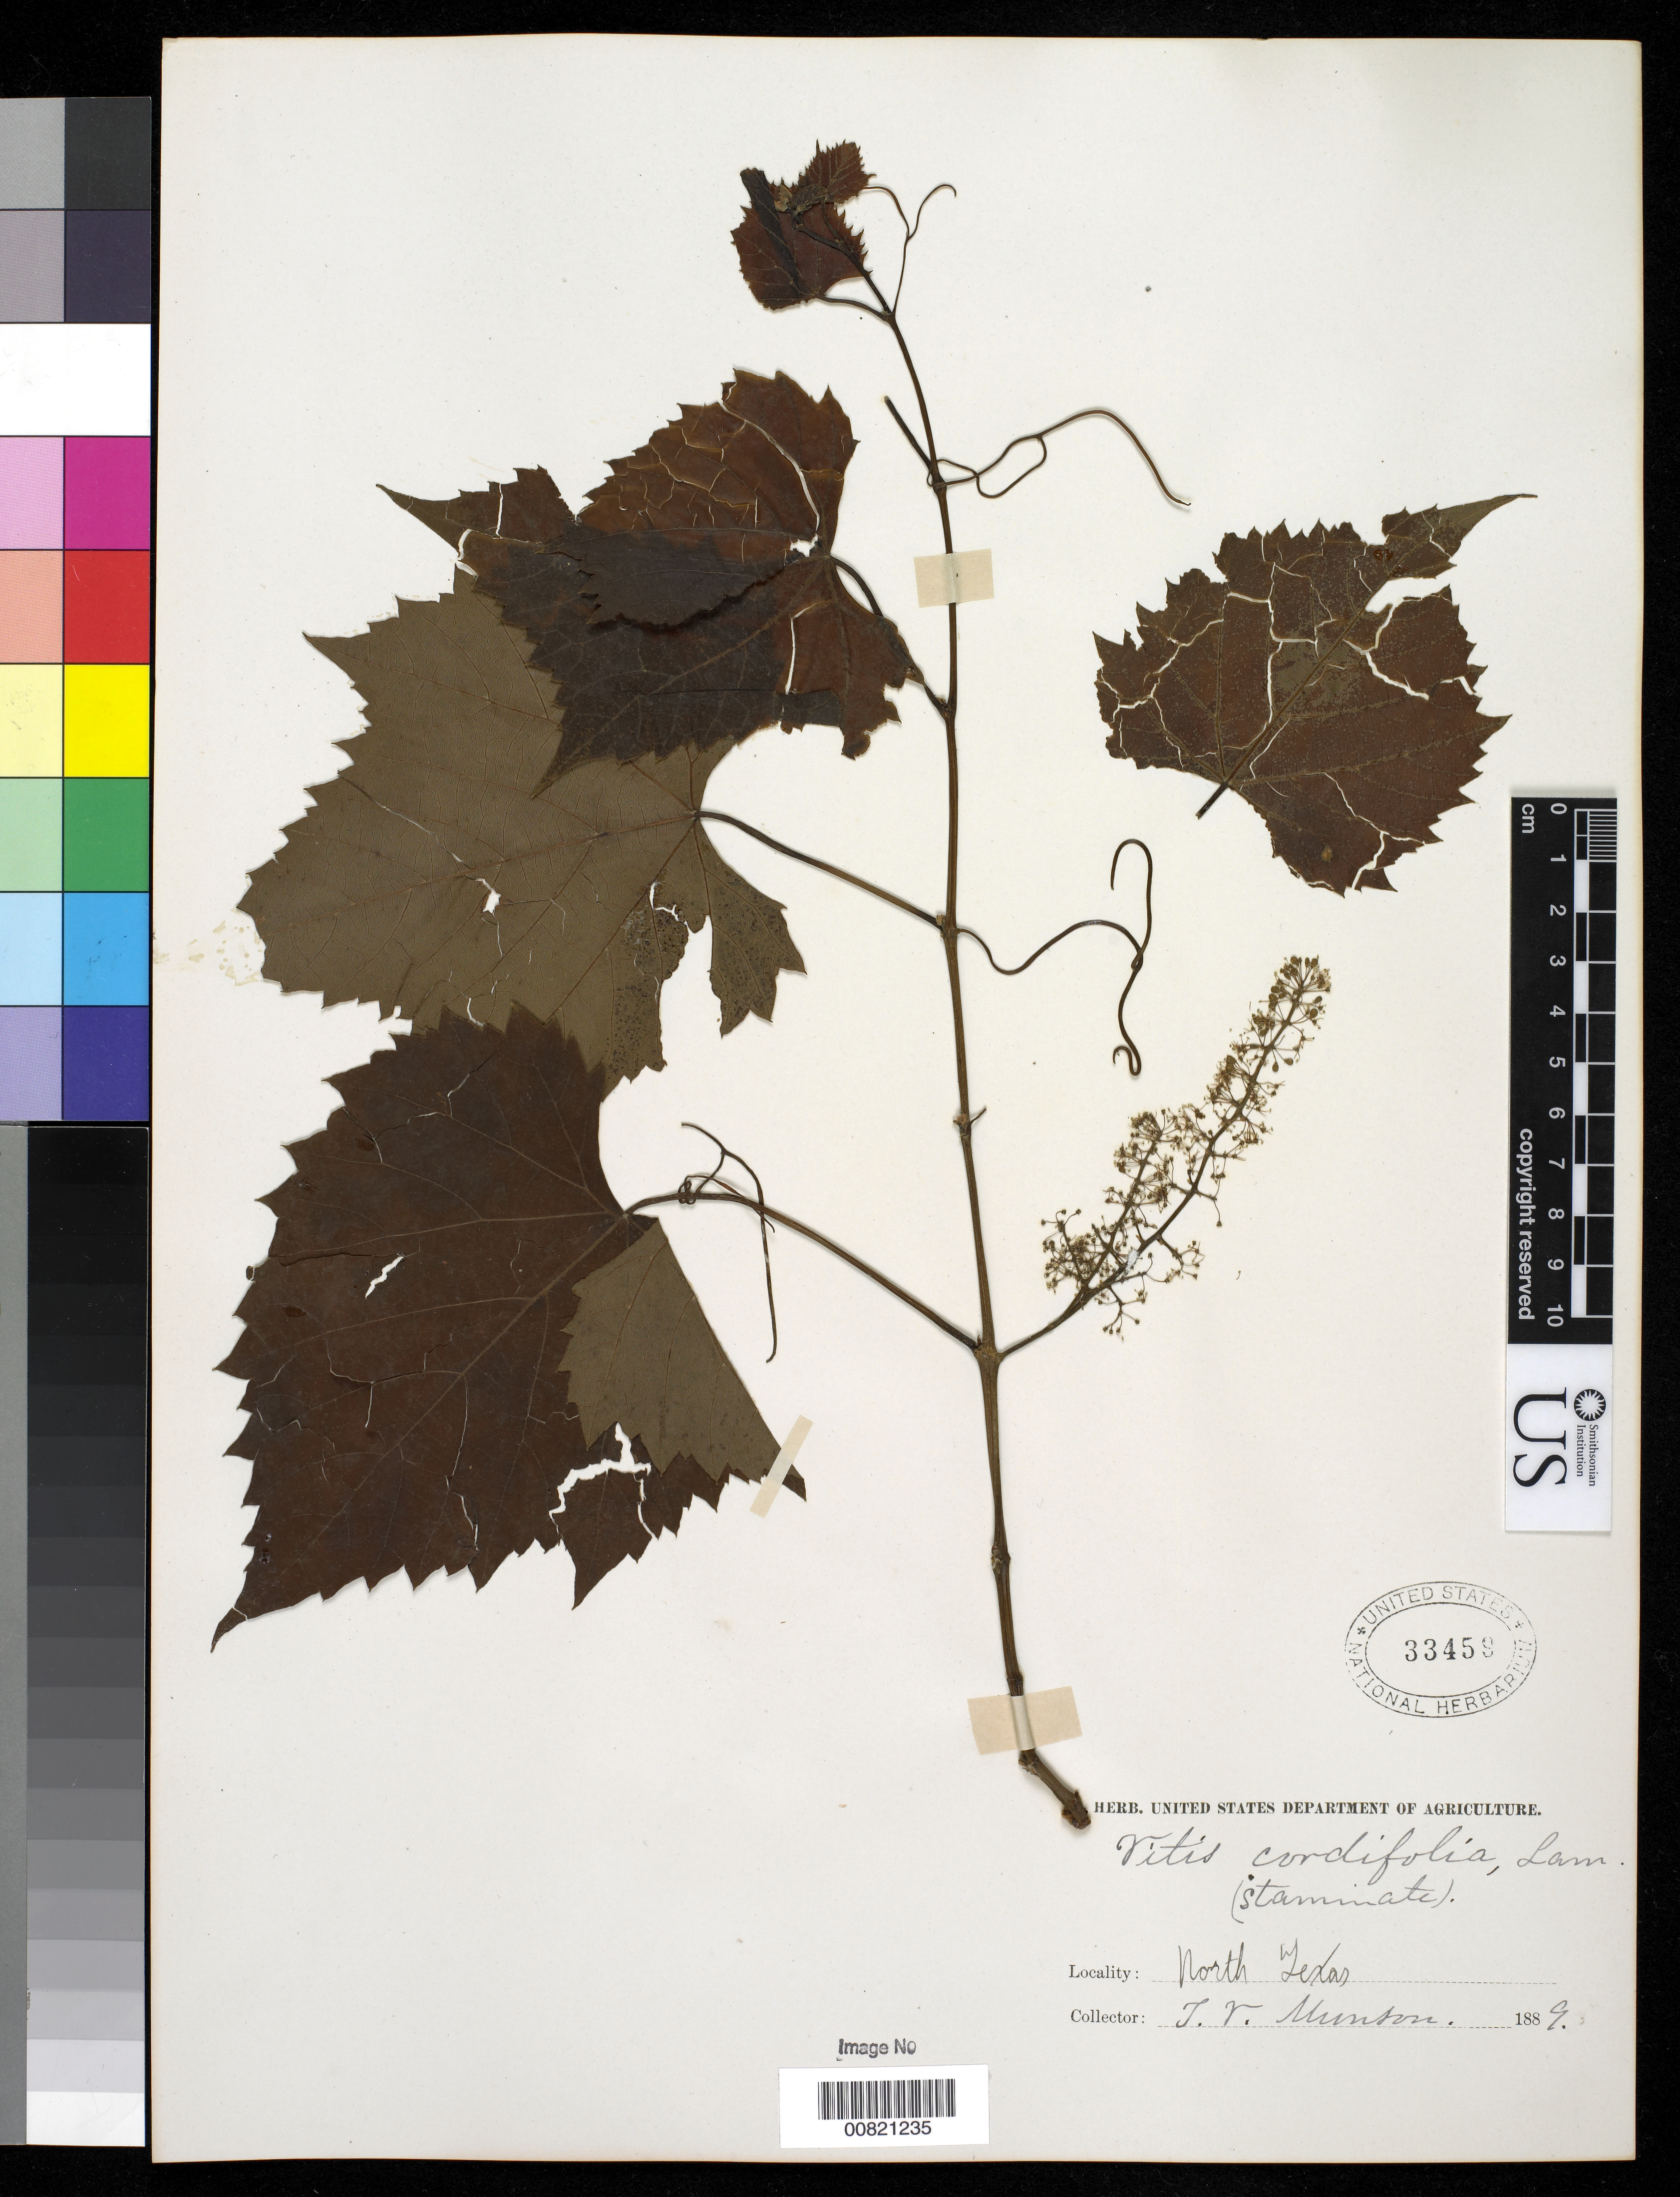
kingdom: Plantae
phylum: Tracheophyta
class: Magnoliopsida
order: Vitales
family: Vitaceae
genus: Vitis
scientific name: Vitis cordifolia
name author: Michx.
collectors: T. V. Munson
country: United States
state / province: Texas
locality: North Texas.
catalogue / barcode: US 33459